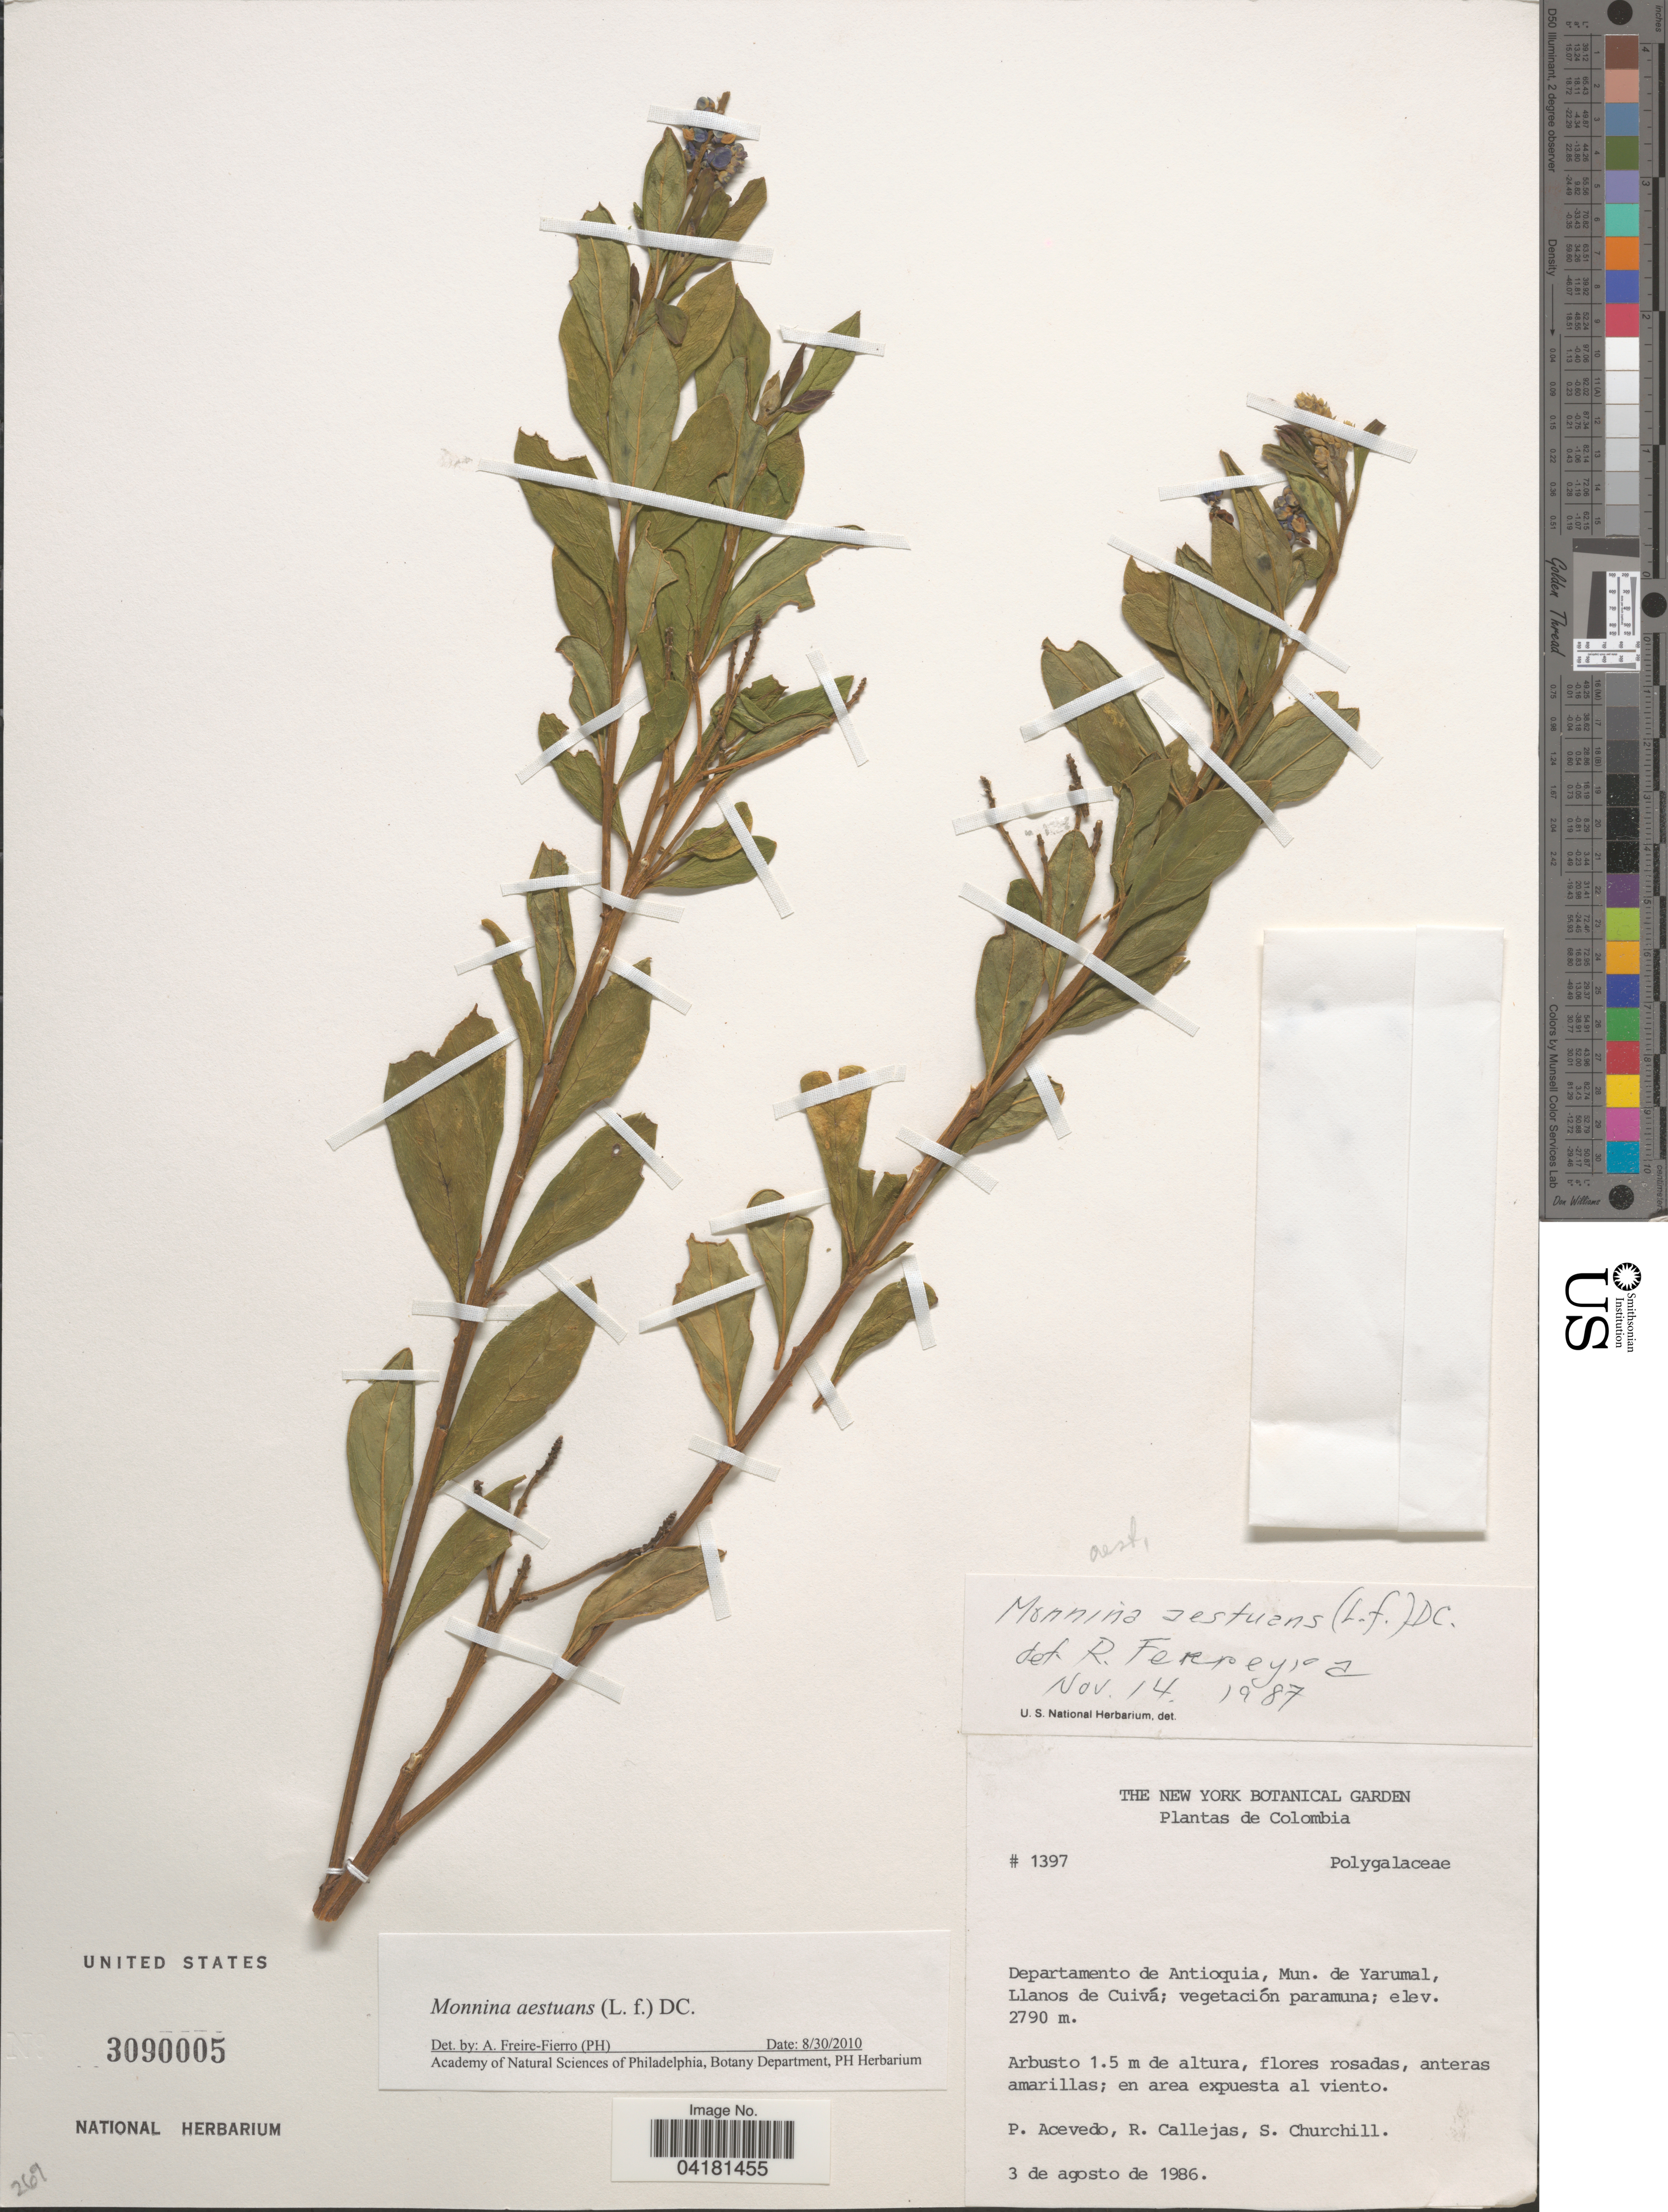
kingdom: Plantae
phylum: Tracheophyta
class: Magnoliopsida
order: Fabales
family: Polygalaceae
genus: Monnina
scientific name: Monnina aestuans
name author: (L. f.) DC.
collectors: P. Acevedo-Rodr., R. Callejas & S. Churchill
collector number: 1397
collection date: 1986-08-03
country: Colombia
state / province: Antioquia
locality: Departamento de Antioquia, Mun. de Yarumal, Llanos de Cuivá.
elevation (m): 2790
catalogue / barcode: US 3090005